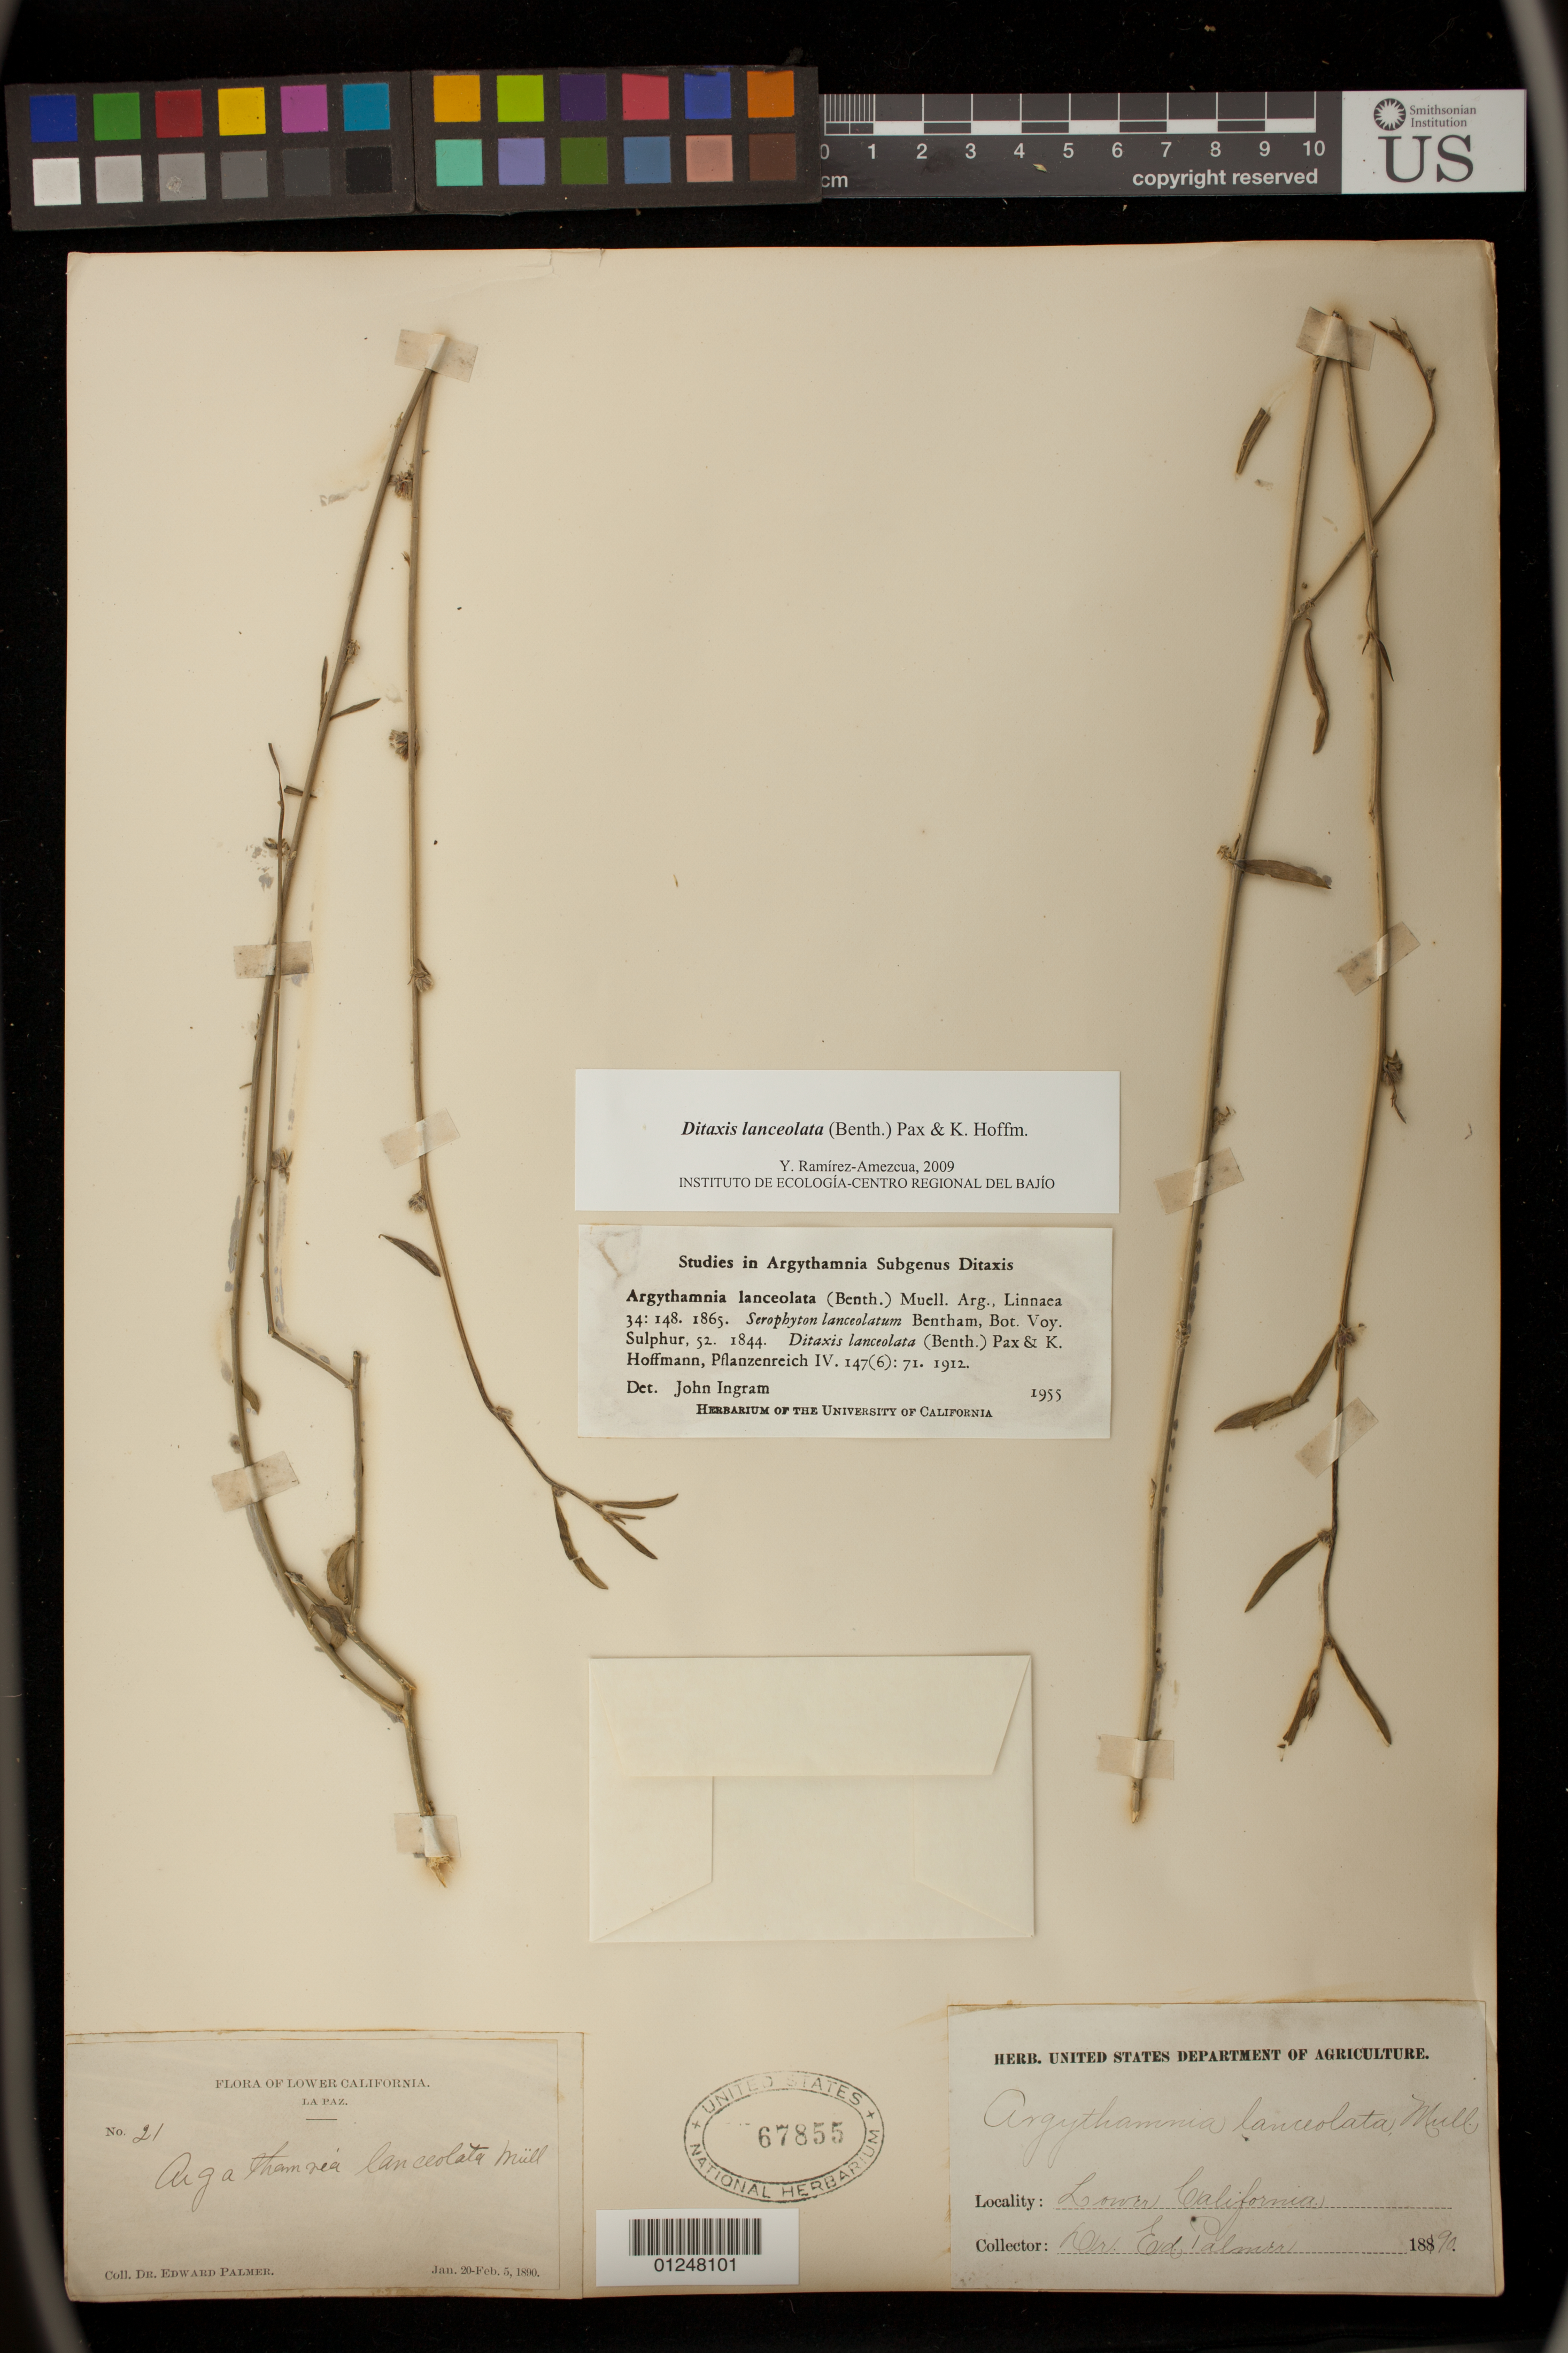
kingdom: Plantae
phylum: Tracheophyta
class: Magnoliopsida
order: Malpighiales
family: Euphorbiaceae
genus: Argythamnia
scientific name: Argythamnia lanceolata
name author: (Benth.) Müll. Arg.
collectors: E. Palmer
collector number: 21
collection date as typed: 20 Jan 1890 to 05 Feb 1890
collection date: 1890-01-20/1890-02-05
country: Mexico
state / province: Baja California Sur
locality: La Paz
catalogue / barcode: US 67855